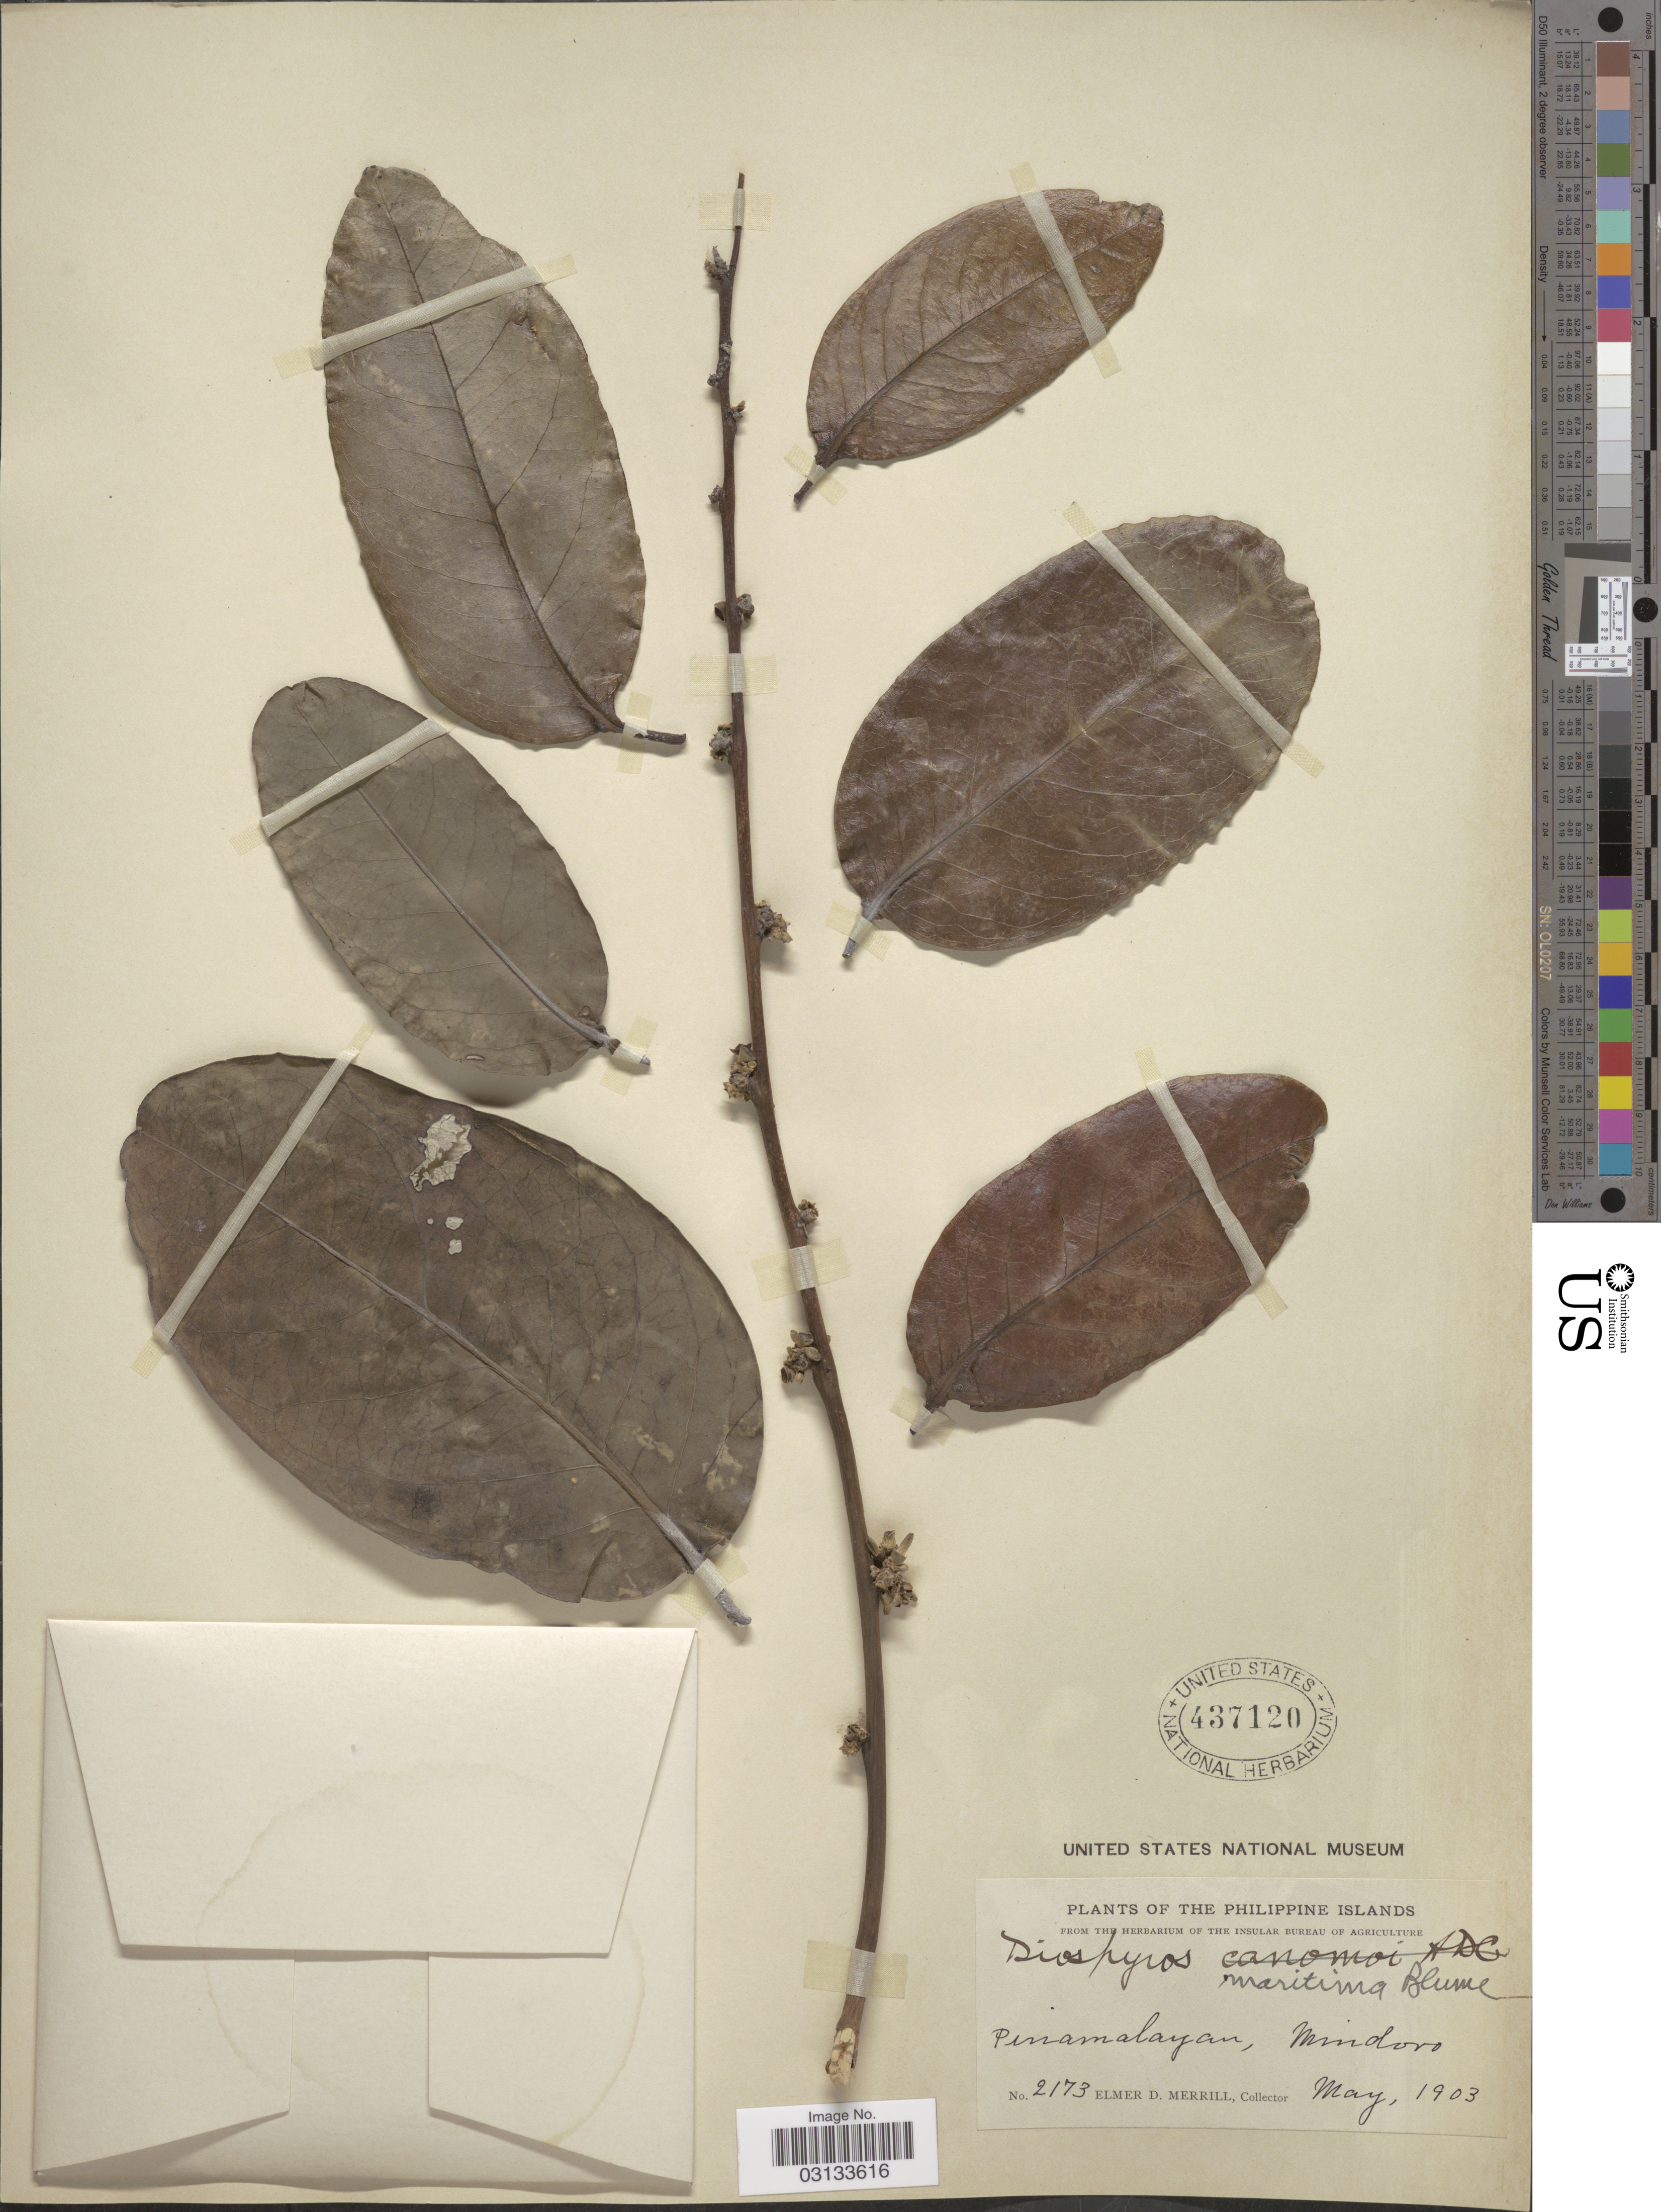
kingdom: Plantae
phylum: Tracheophyta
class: Magnoliopsida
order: Ericales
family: Ebenaceae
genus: Diospyros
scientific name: Diospyros maritima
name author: Blume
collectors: E. D. Merrill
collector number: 2173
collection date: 1903-05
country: Philippines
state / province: Mimaropa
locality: Philippine Islands. Pinamalayan, Mindoro.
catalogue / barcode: US 437120